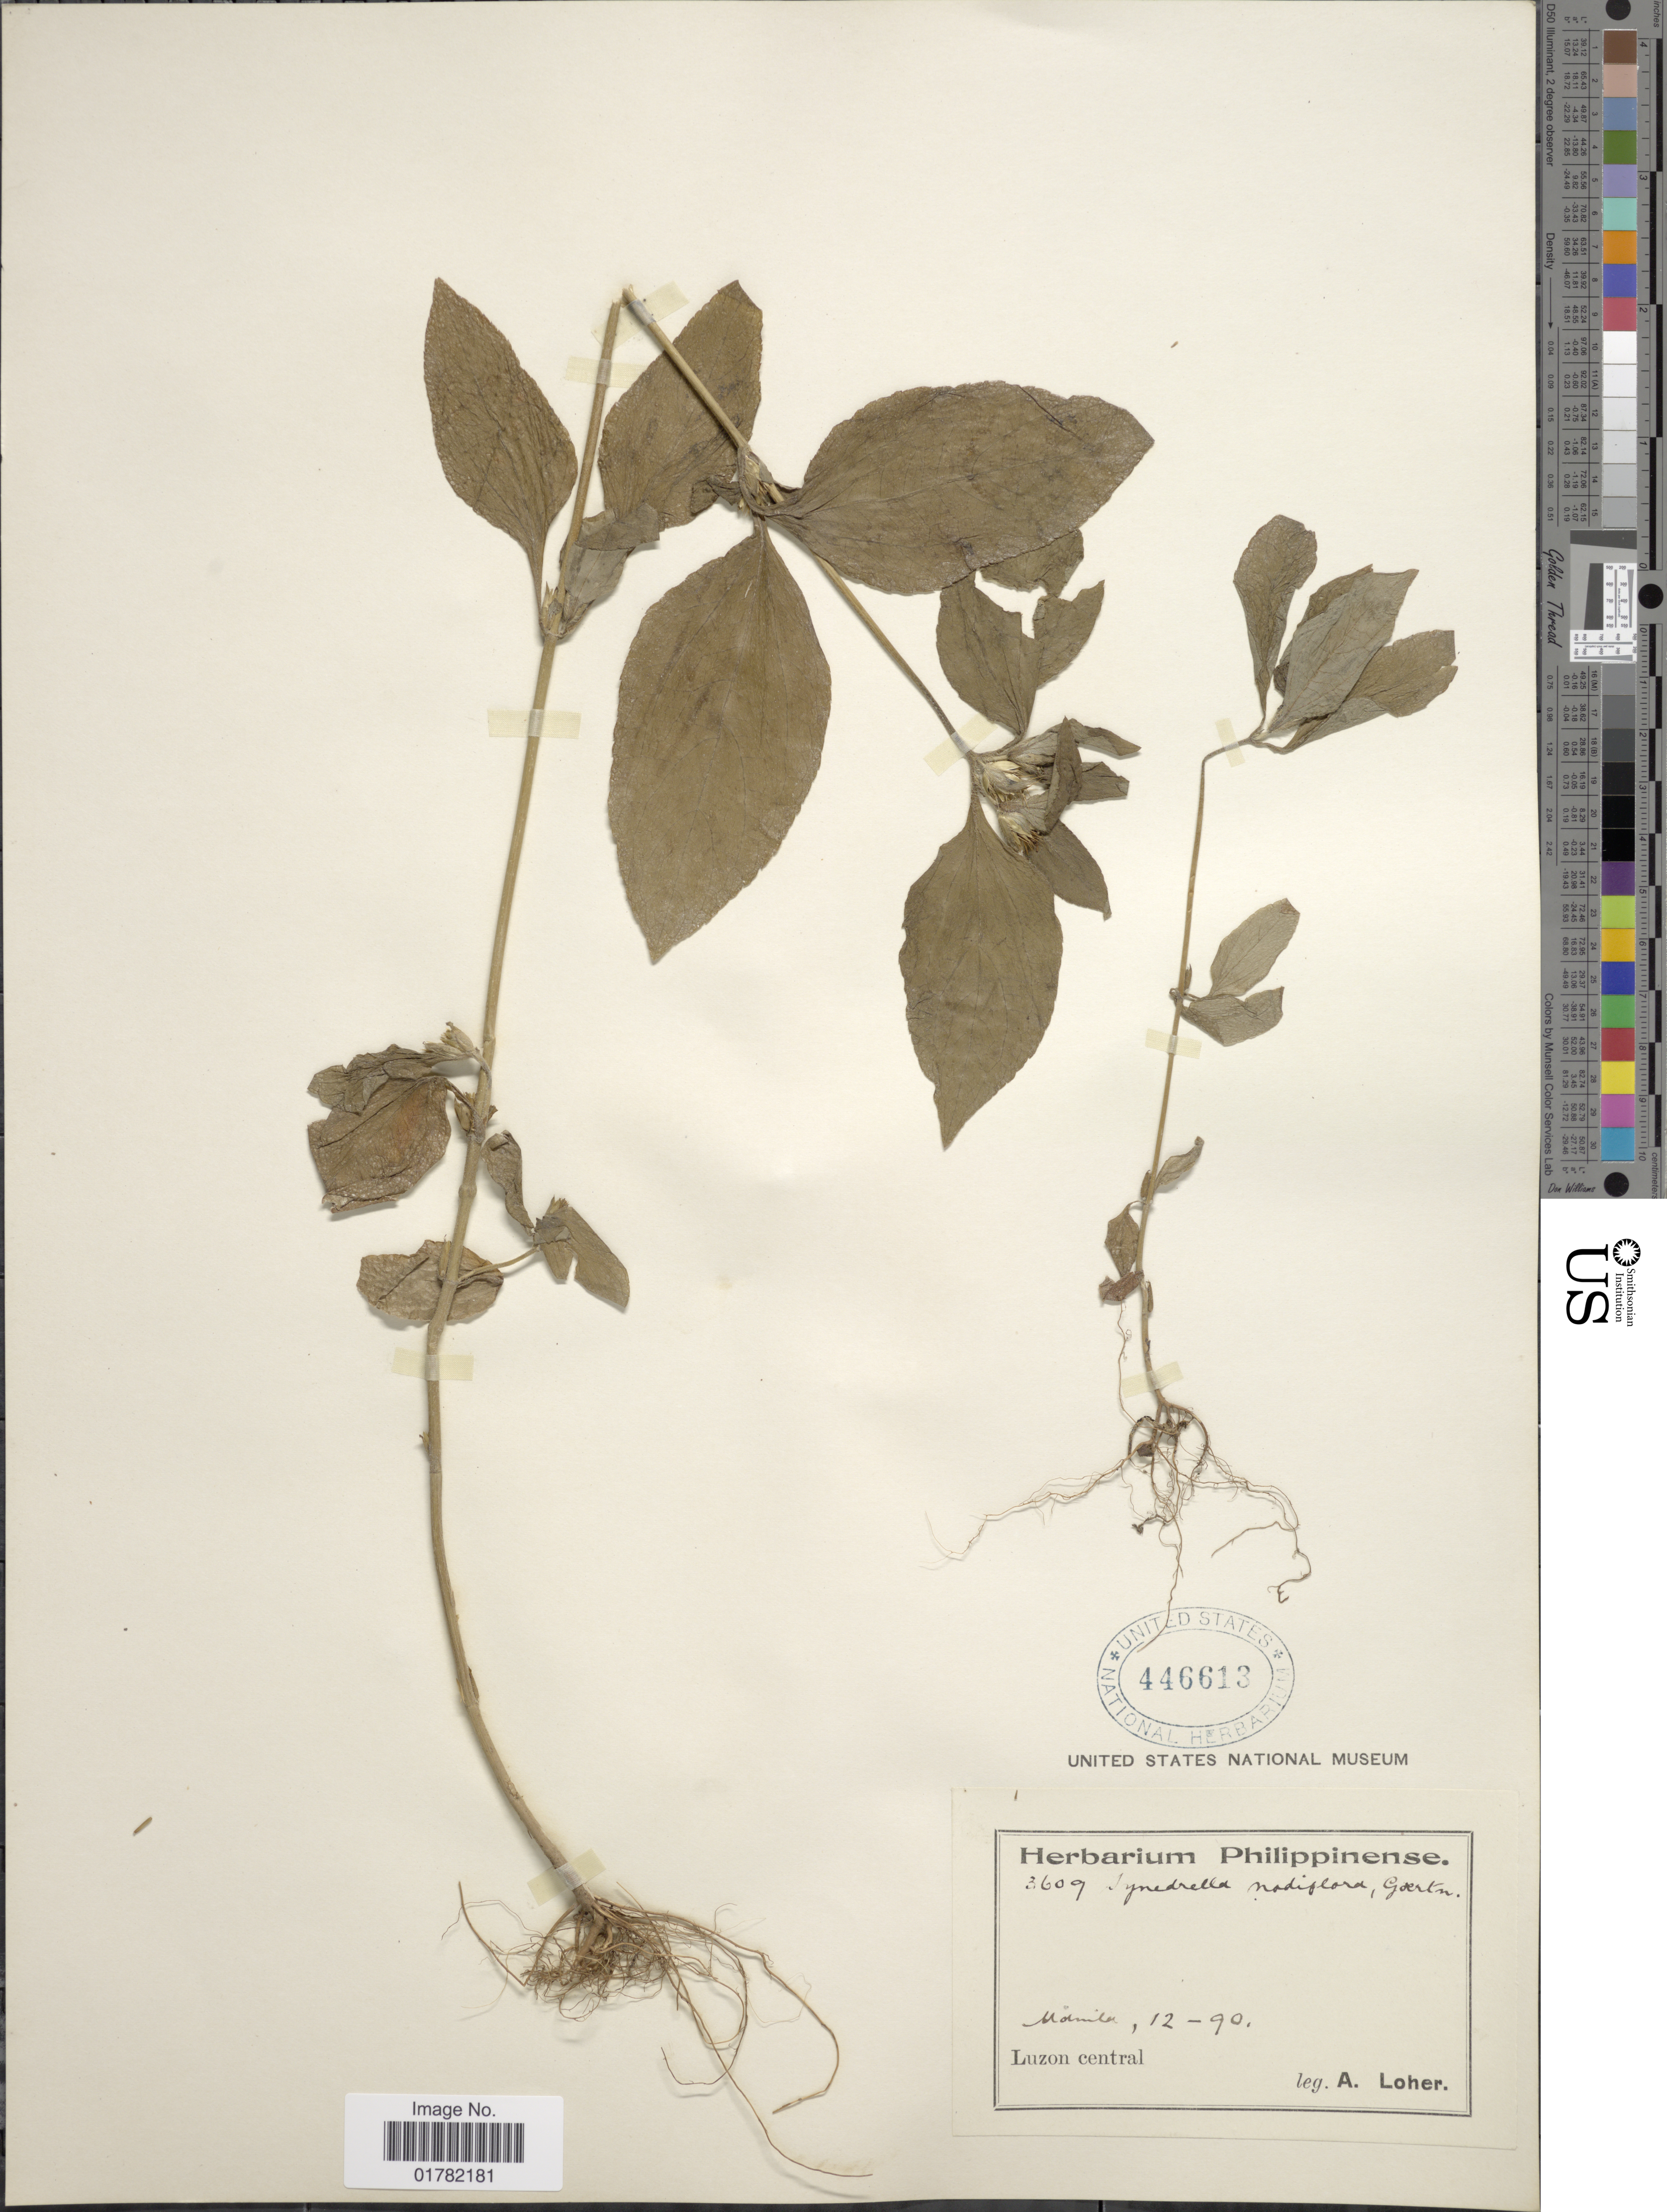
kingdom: Plantae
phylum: Tracheophyta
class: Magnoliopsida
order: Asterales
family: Asteraceae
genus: Synedrella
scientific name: Synedrella nodiflora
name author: (L.) Gaertn.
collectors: A. Loher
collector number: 3609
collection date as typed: Transcribed d/m/y: /12/90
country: Philippines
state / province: Central Luzon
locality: Luzon central, Mamila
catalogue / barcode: US 446613